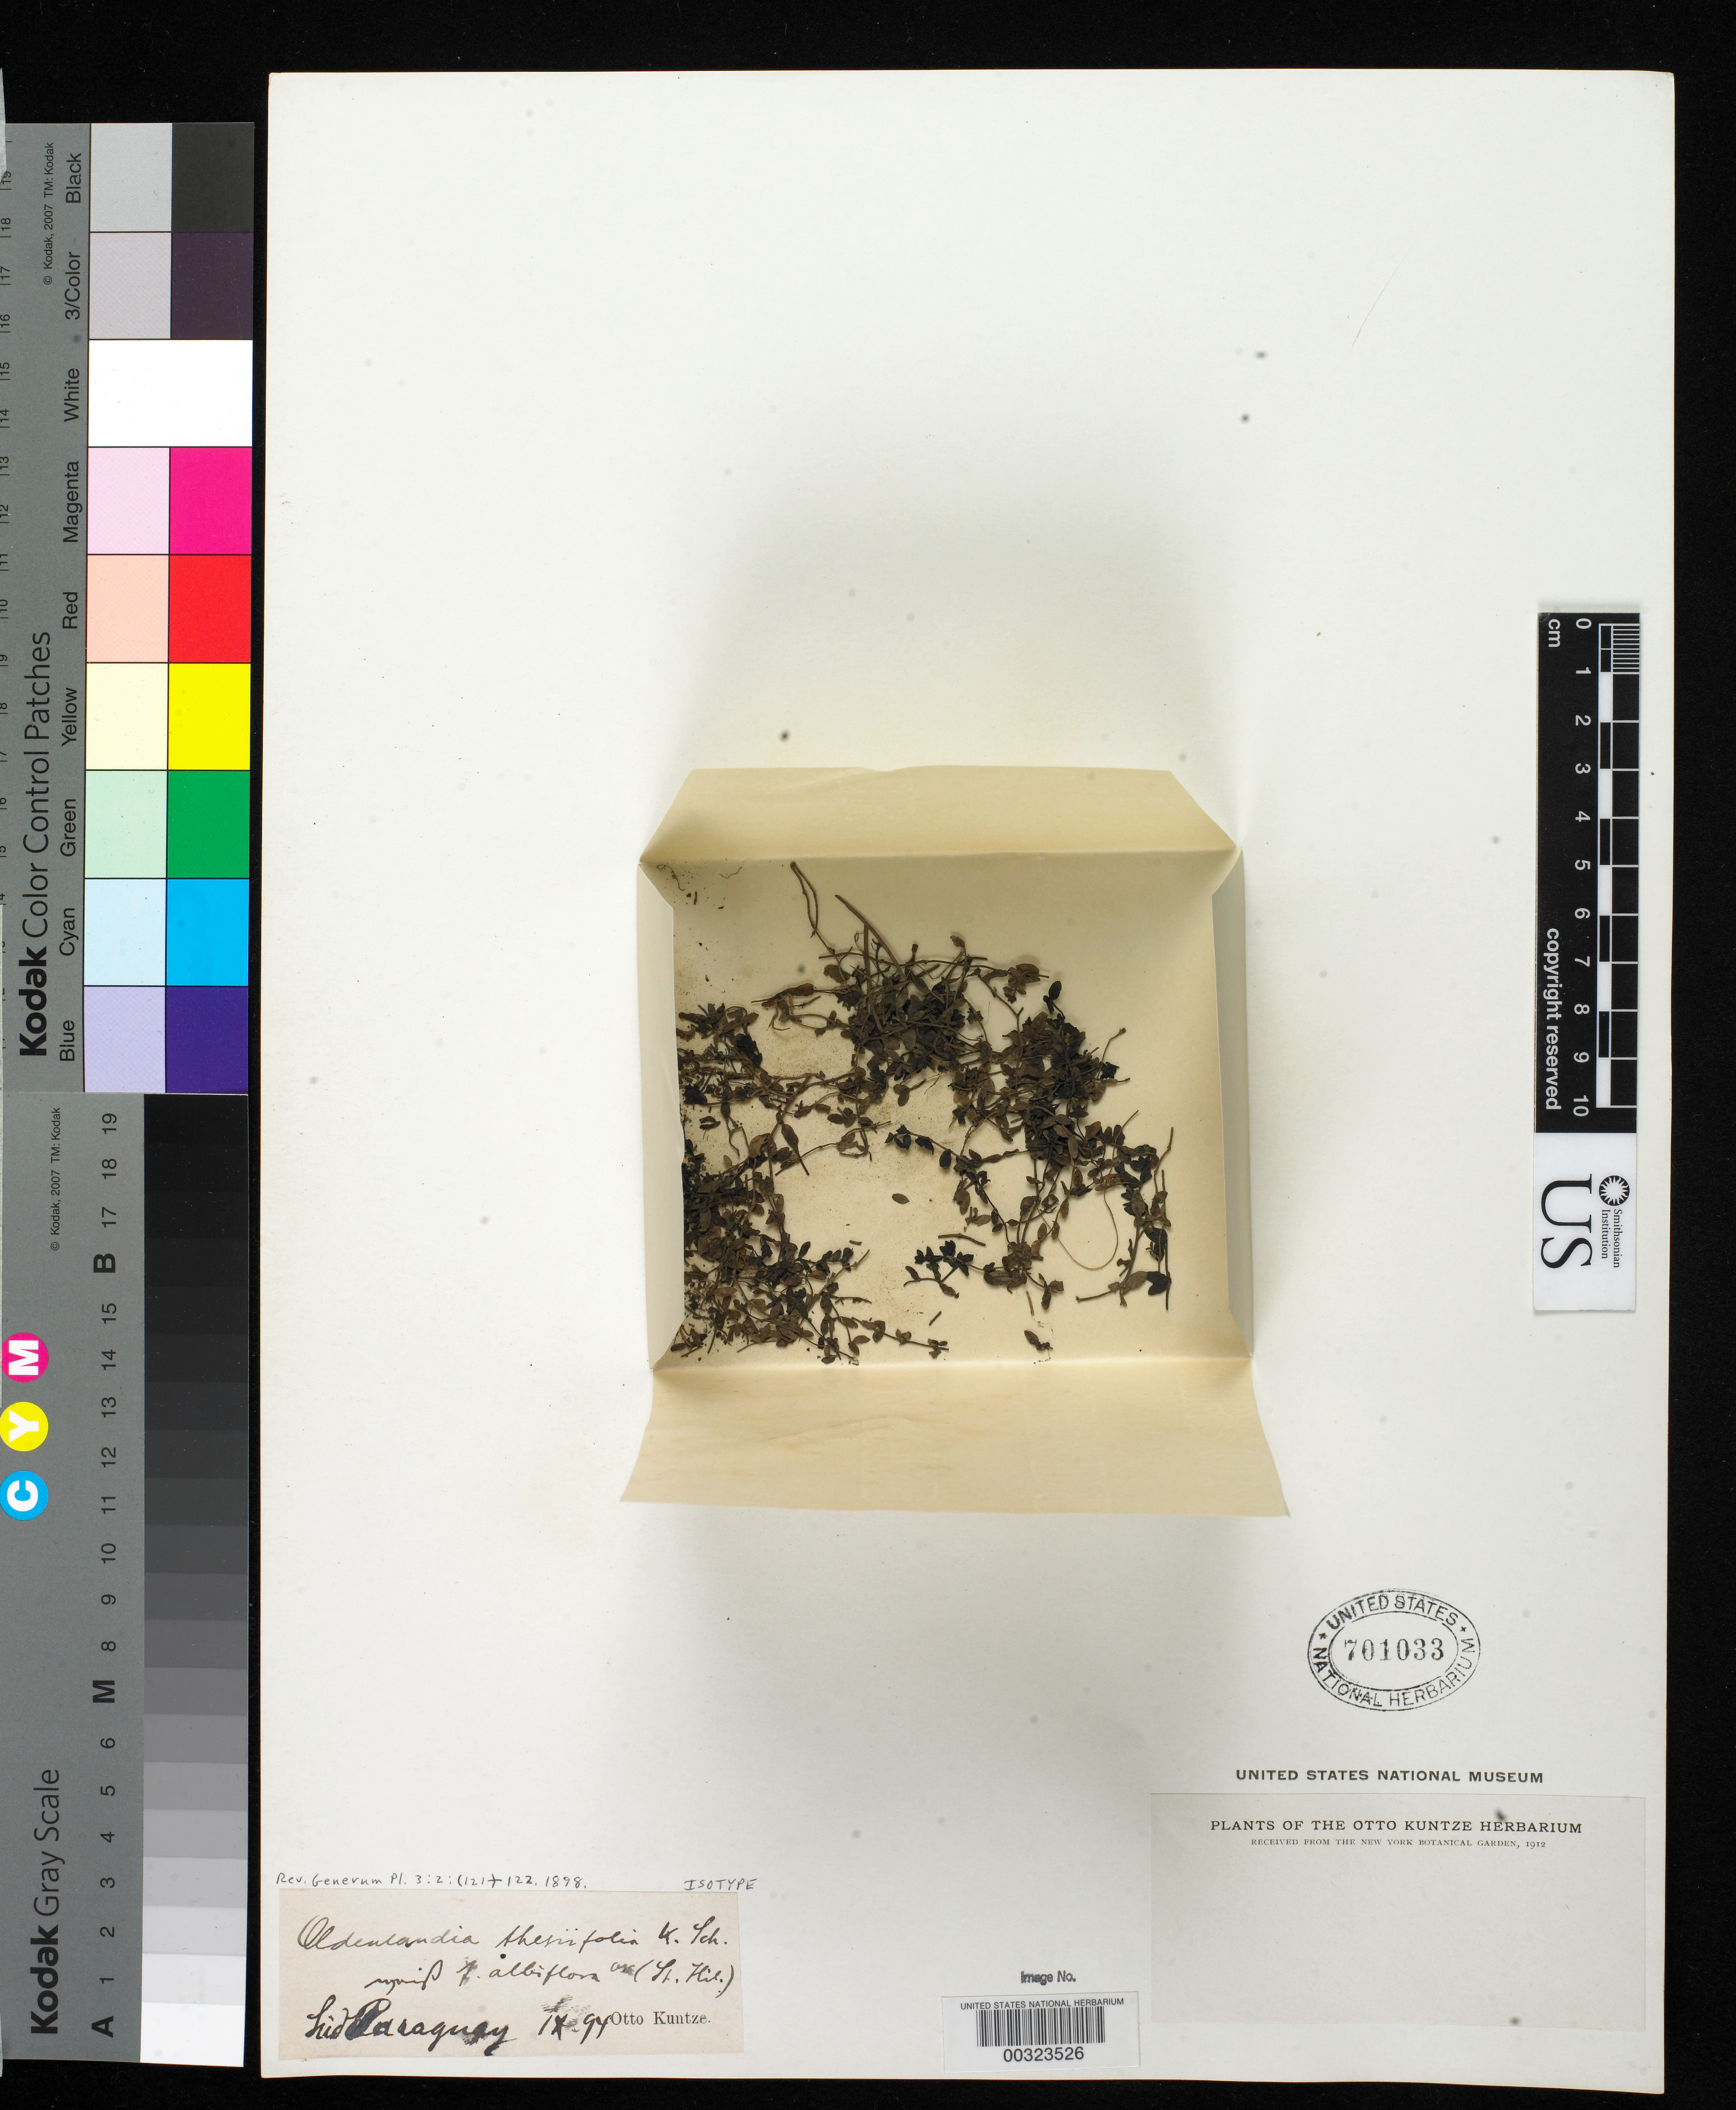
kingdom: Plantae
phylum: Tracheophyta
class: Magnoliopsida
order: Gentianales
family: Rubiaceae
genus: Oldenlandia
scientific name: Oldenlandia thesiifolia f. albiflora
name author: Kuntze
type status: Isotype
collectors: C.E.O. Kuntze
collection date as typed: Sep 1894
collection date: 1894-09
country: Paraguay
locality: Sud Paraguay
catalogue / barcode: US 701033